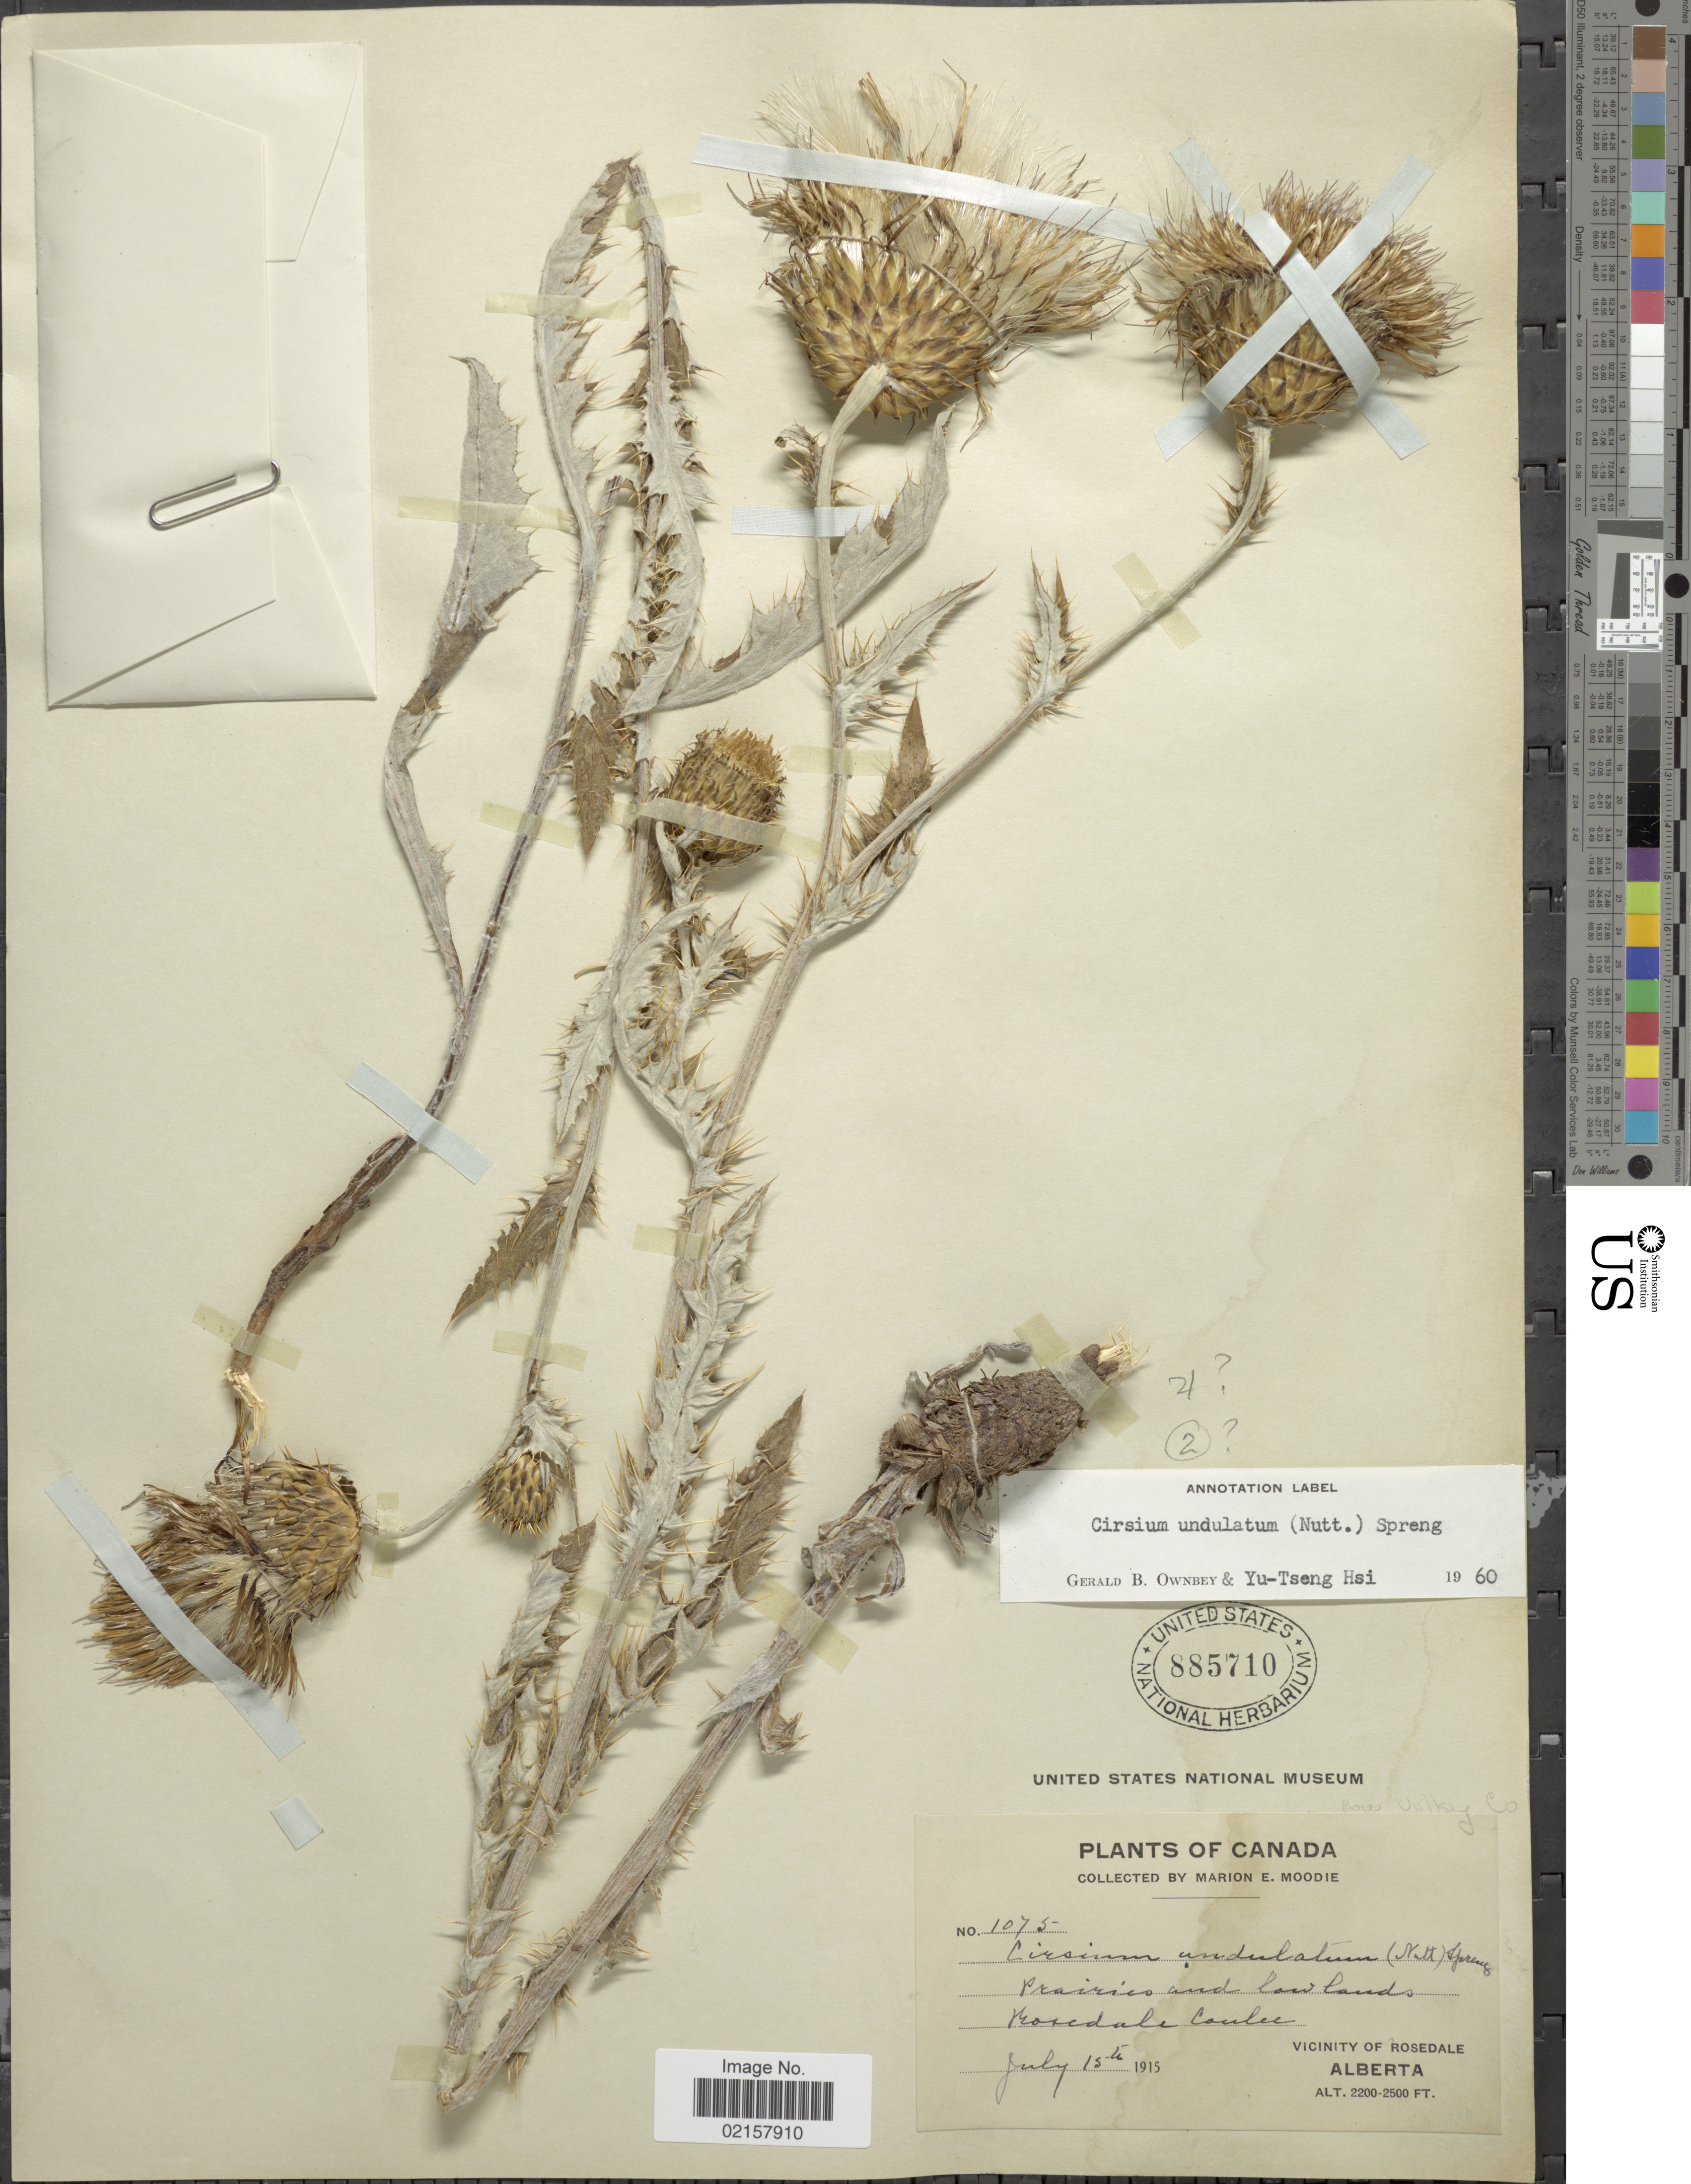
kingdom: Plantae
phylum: Tracheophyta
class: Magnoliopsida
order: Asterales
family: Asteraceae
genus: Cirsium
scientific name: Cirsium undulatum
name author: (Nutt.) Spreng.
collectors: M. E. Moodie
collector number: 1075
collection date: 1915-07-15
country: Canada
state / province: Alberta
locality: Vicinity of Rosedale, Rosedale County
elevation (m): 671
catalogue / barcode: US 885710